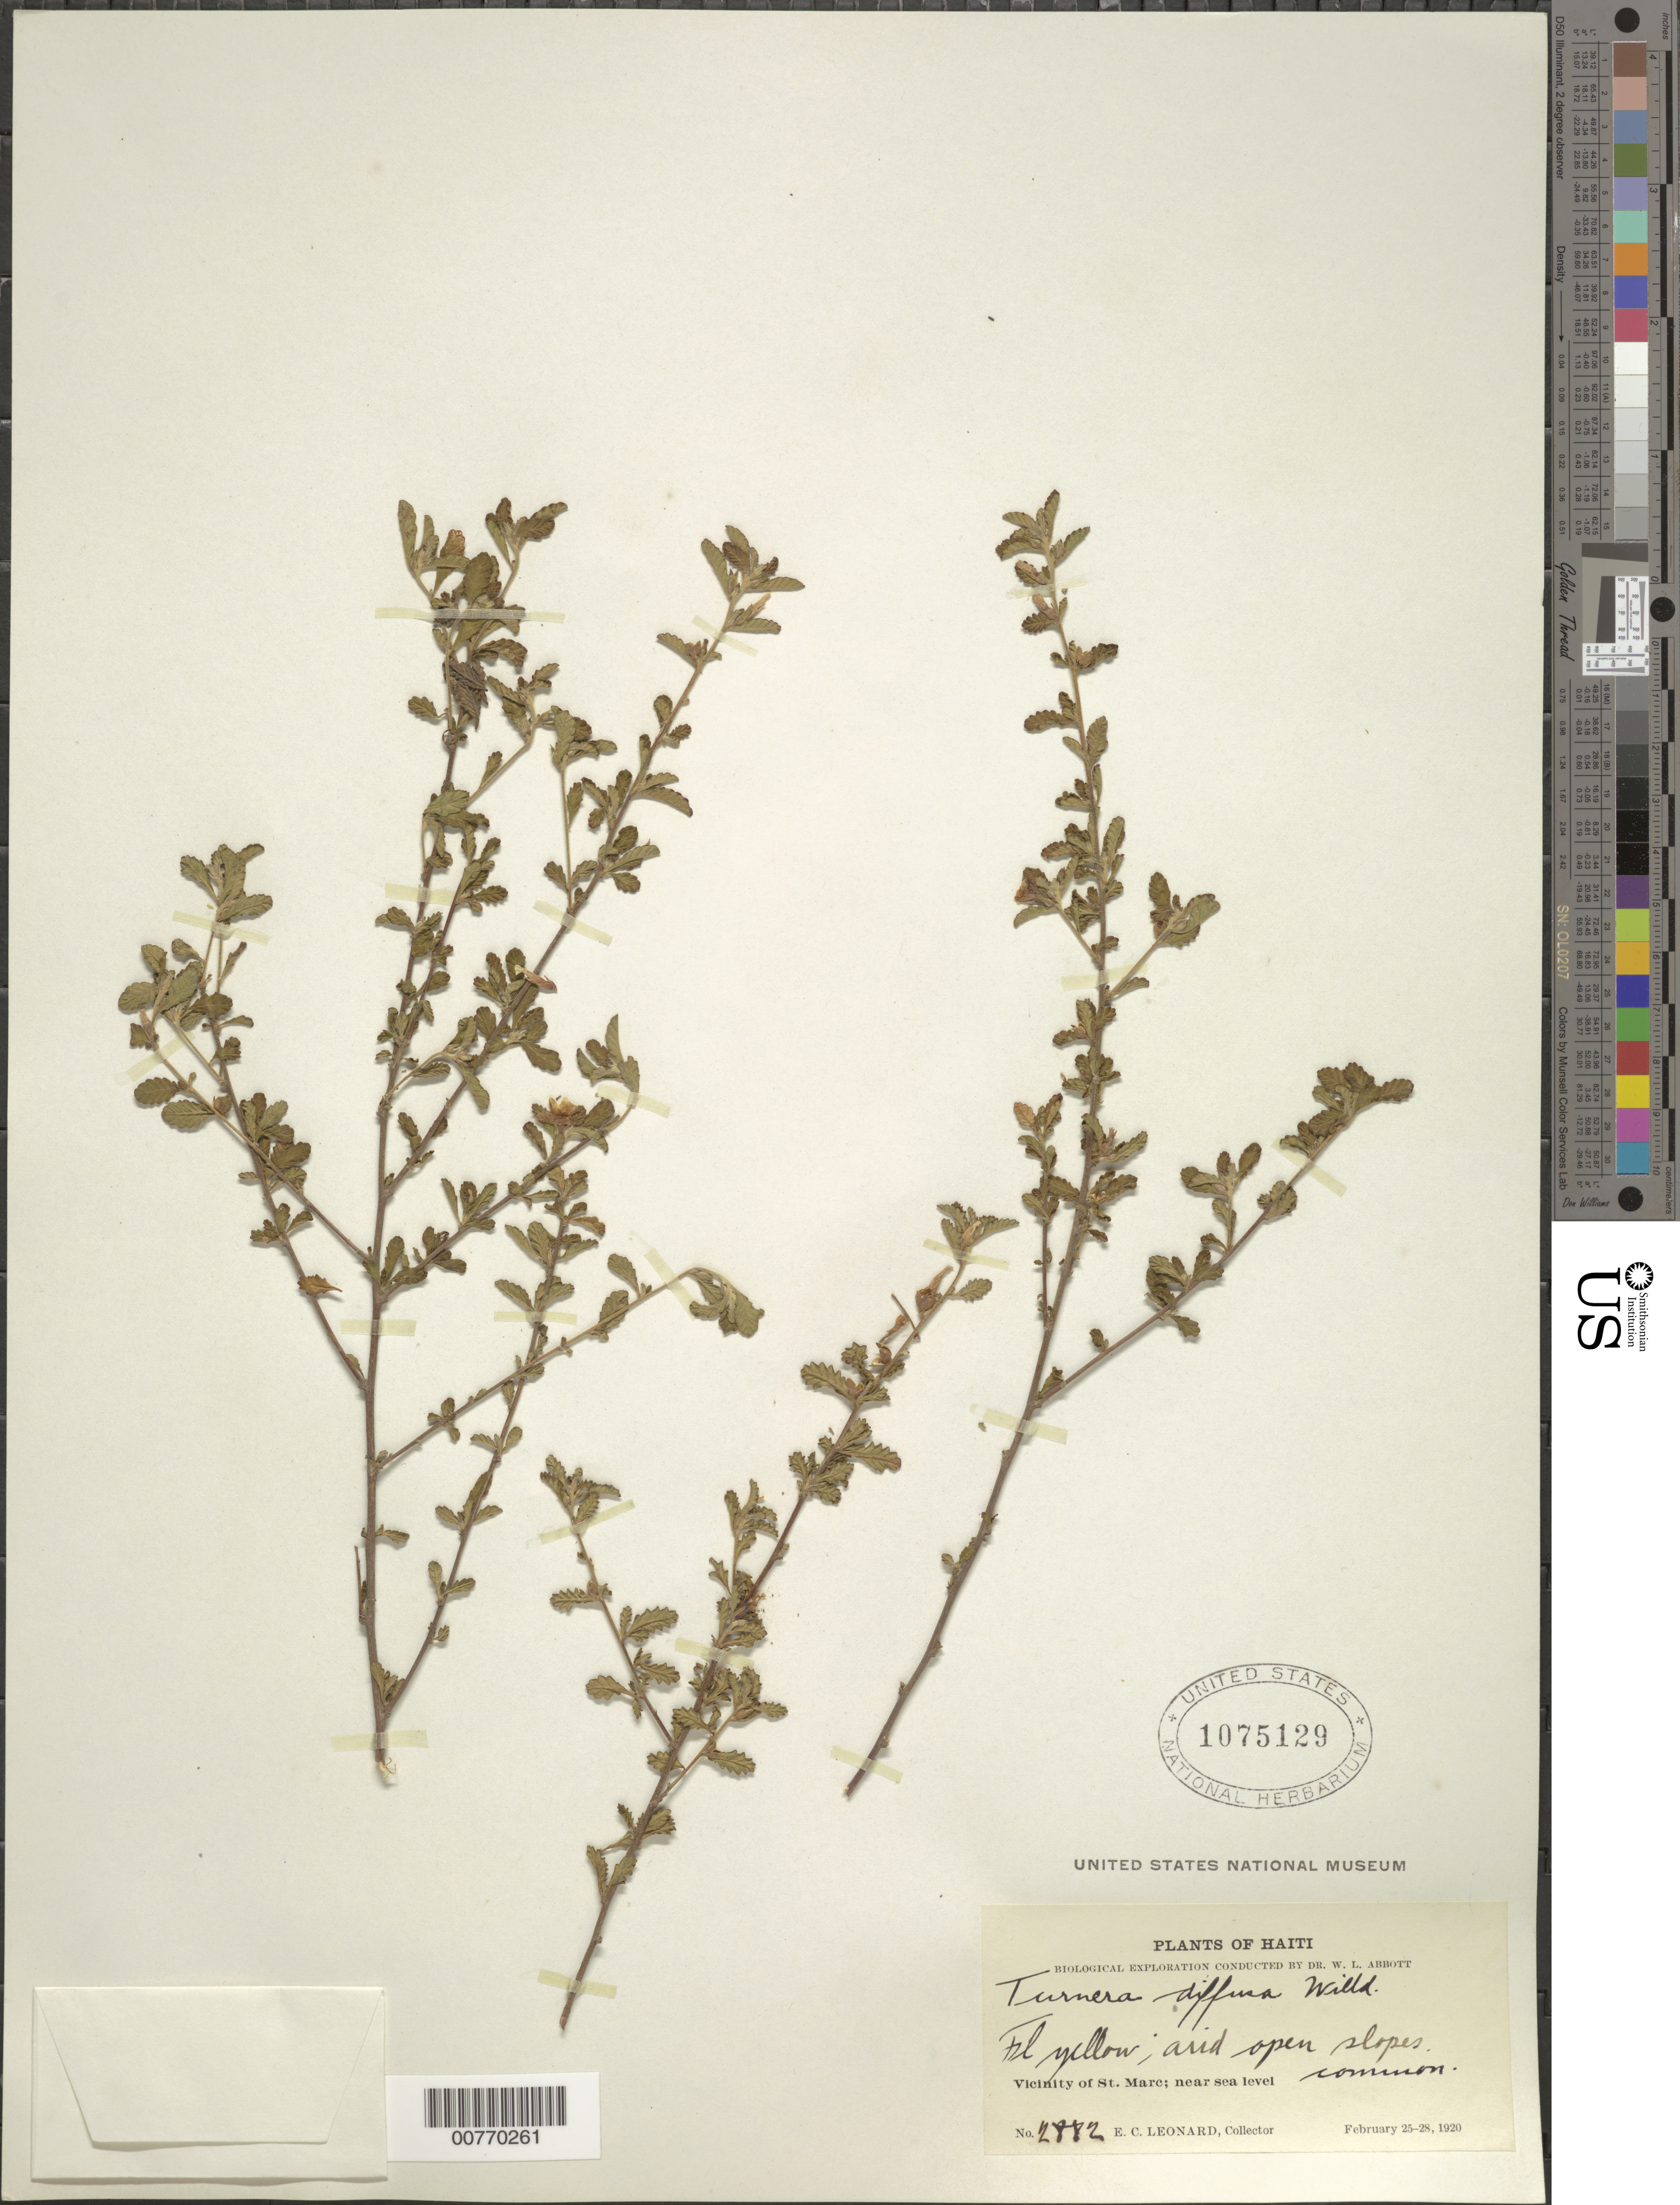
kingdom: Plantae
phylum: Tracheophyta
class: Magnoliopsida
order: Malpighiales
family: Turneraceae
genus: Turnera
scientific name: Turnera diffusa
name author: Willd. ex Schult.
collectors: E. C. Leonard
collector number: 2882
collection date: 1920-02-25/1920-02-28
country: Haiti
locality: Vicinity of St. Marc.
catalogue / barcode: US 1075129